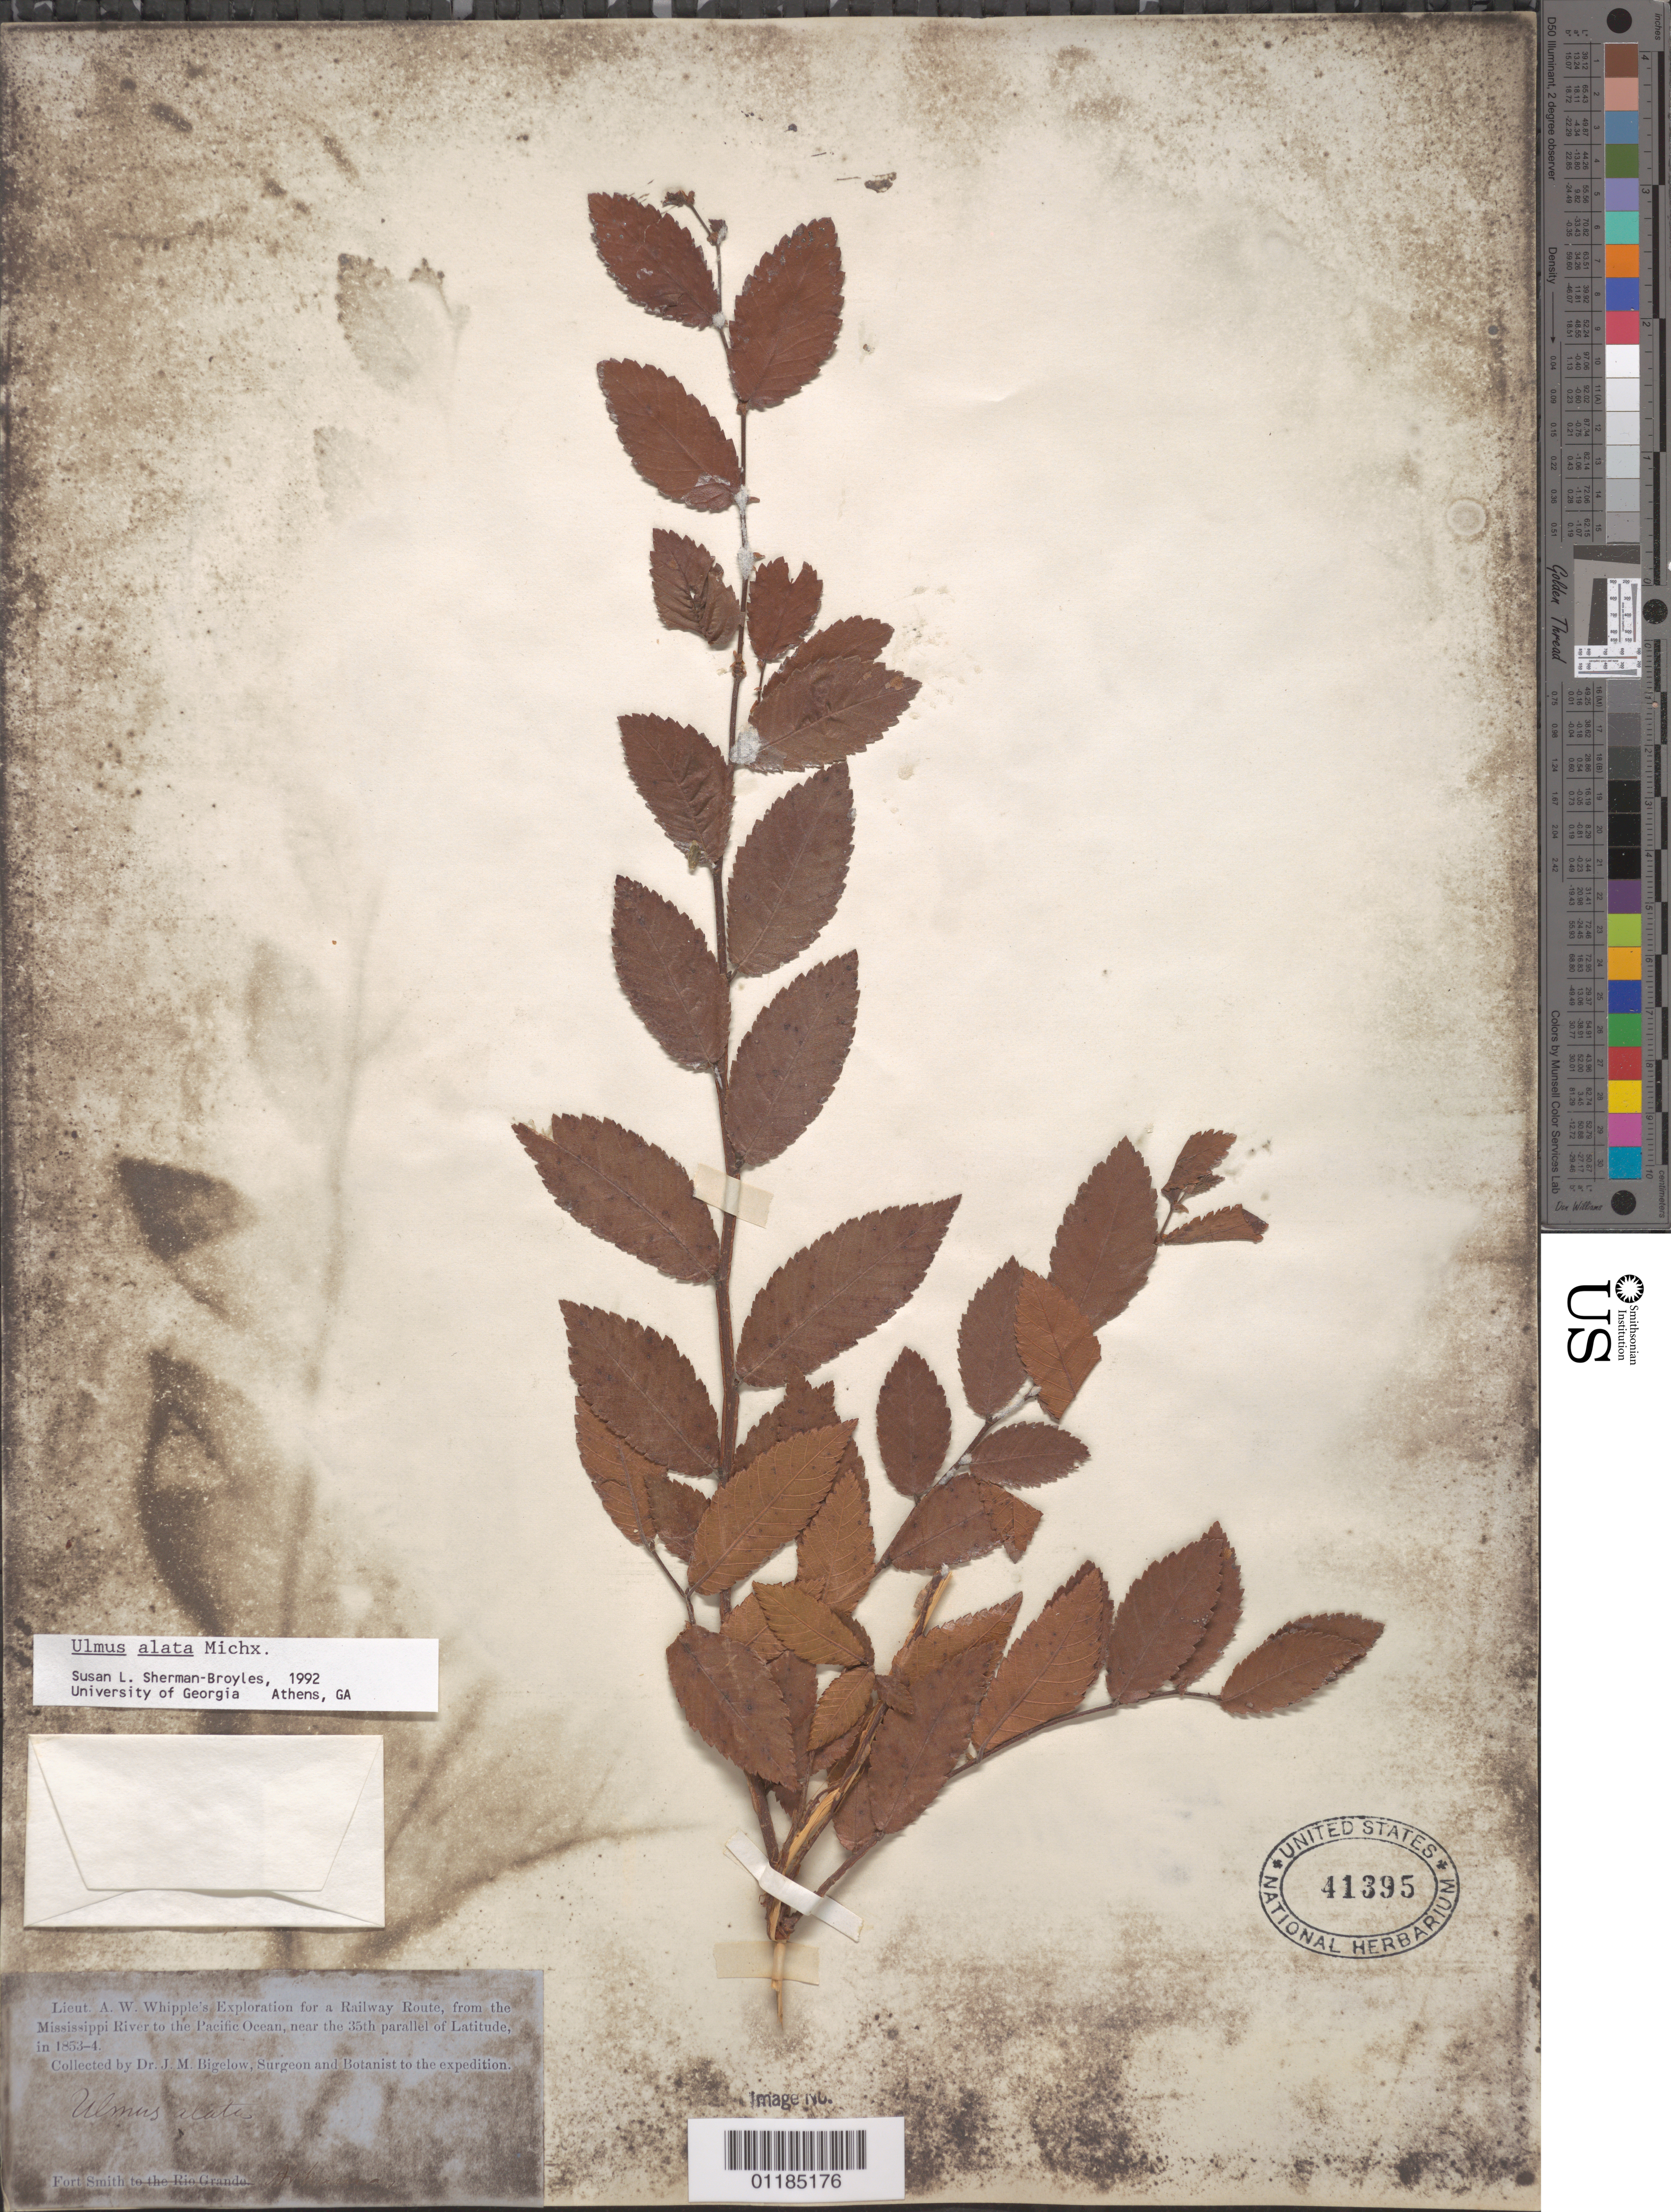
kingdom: Plantae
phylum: Tracheophyta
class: Magnoliopsida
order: Rosales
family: Ulmaceae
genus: Ulmus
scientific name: Ulmus alata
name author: Michx.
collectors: J. M. Bigelow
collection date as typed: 1853 to -- -- 1854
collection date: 1853/1854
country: United States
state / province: Arkansas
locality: Fort smith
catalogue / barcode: US 41395